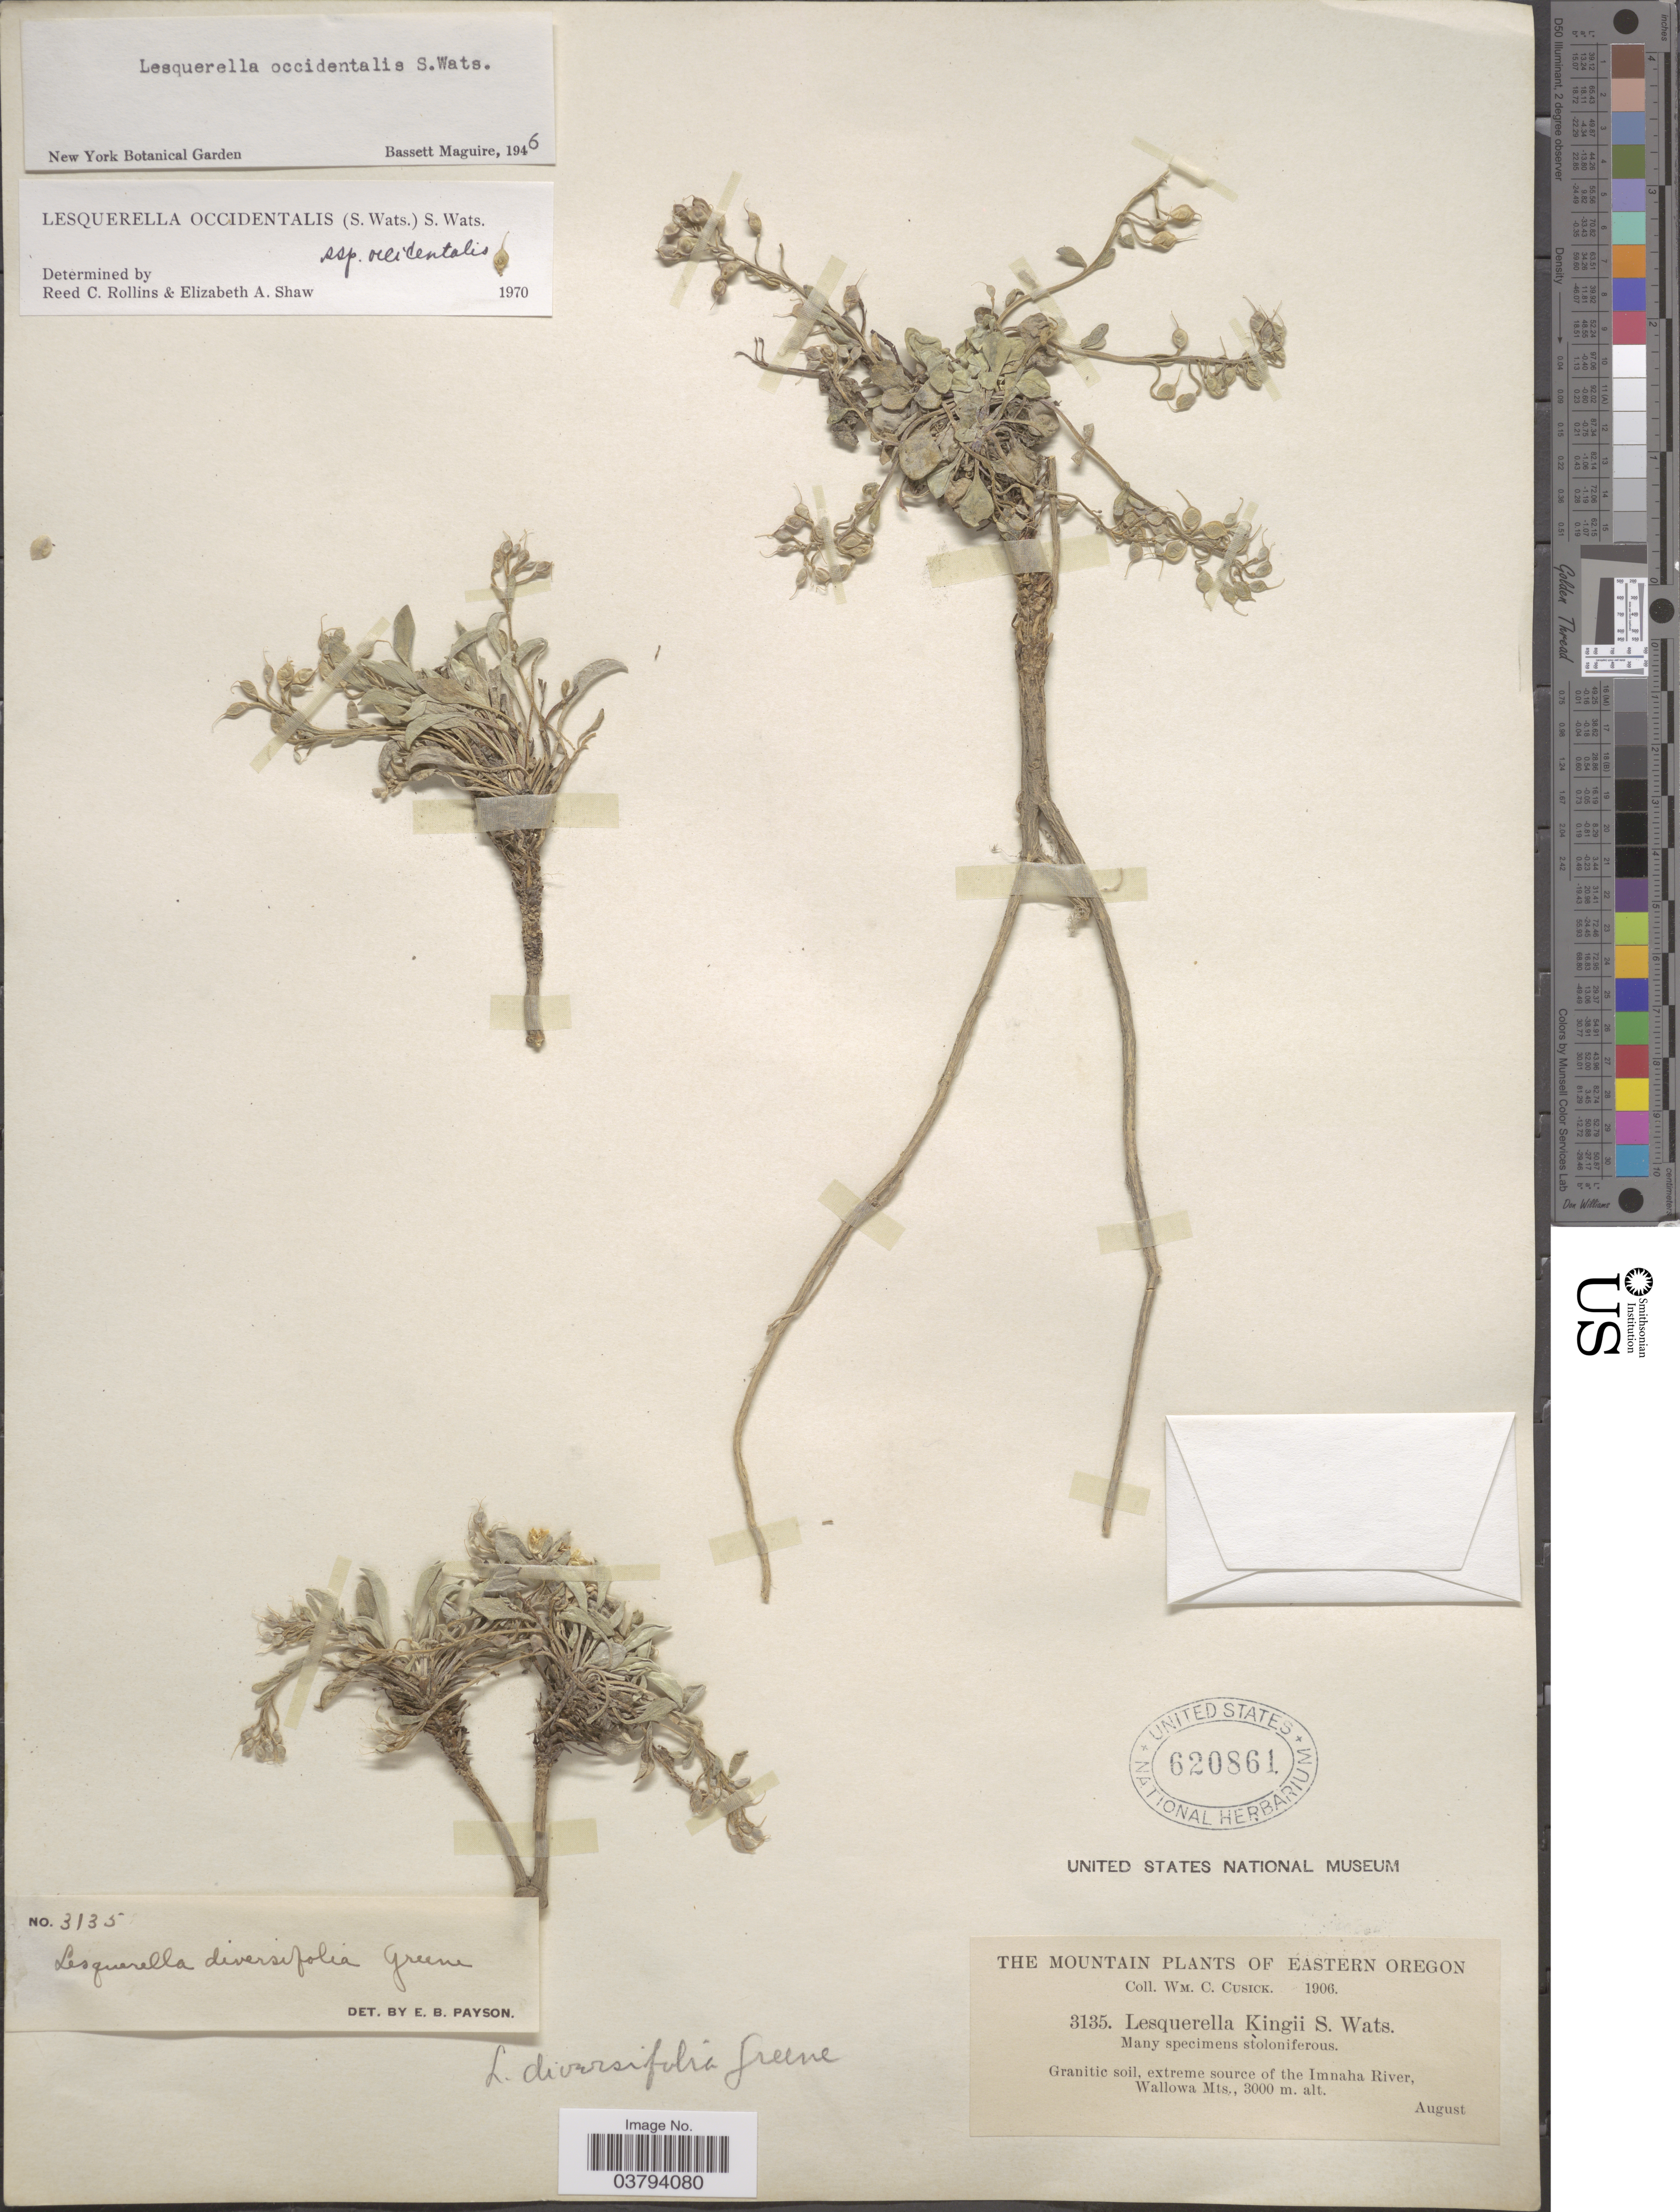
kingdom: Plantae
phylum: Tracheophyta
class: Magnoliopsida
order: Brassicales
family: Brassicaceae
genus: Lesquerella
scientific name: Lesquerella occidentalis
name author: S. Watson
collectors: W. C. Cusick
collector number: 3135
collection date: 1906-08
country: United States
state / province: Oregon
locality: The Mountain. [unsure placement] Eastern Oregon. Granitic soil, extreme source of the Imnaha River, Wallowa Mts.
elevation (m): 3000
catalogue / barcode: US 620861